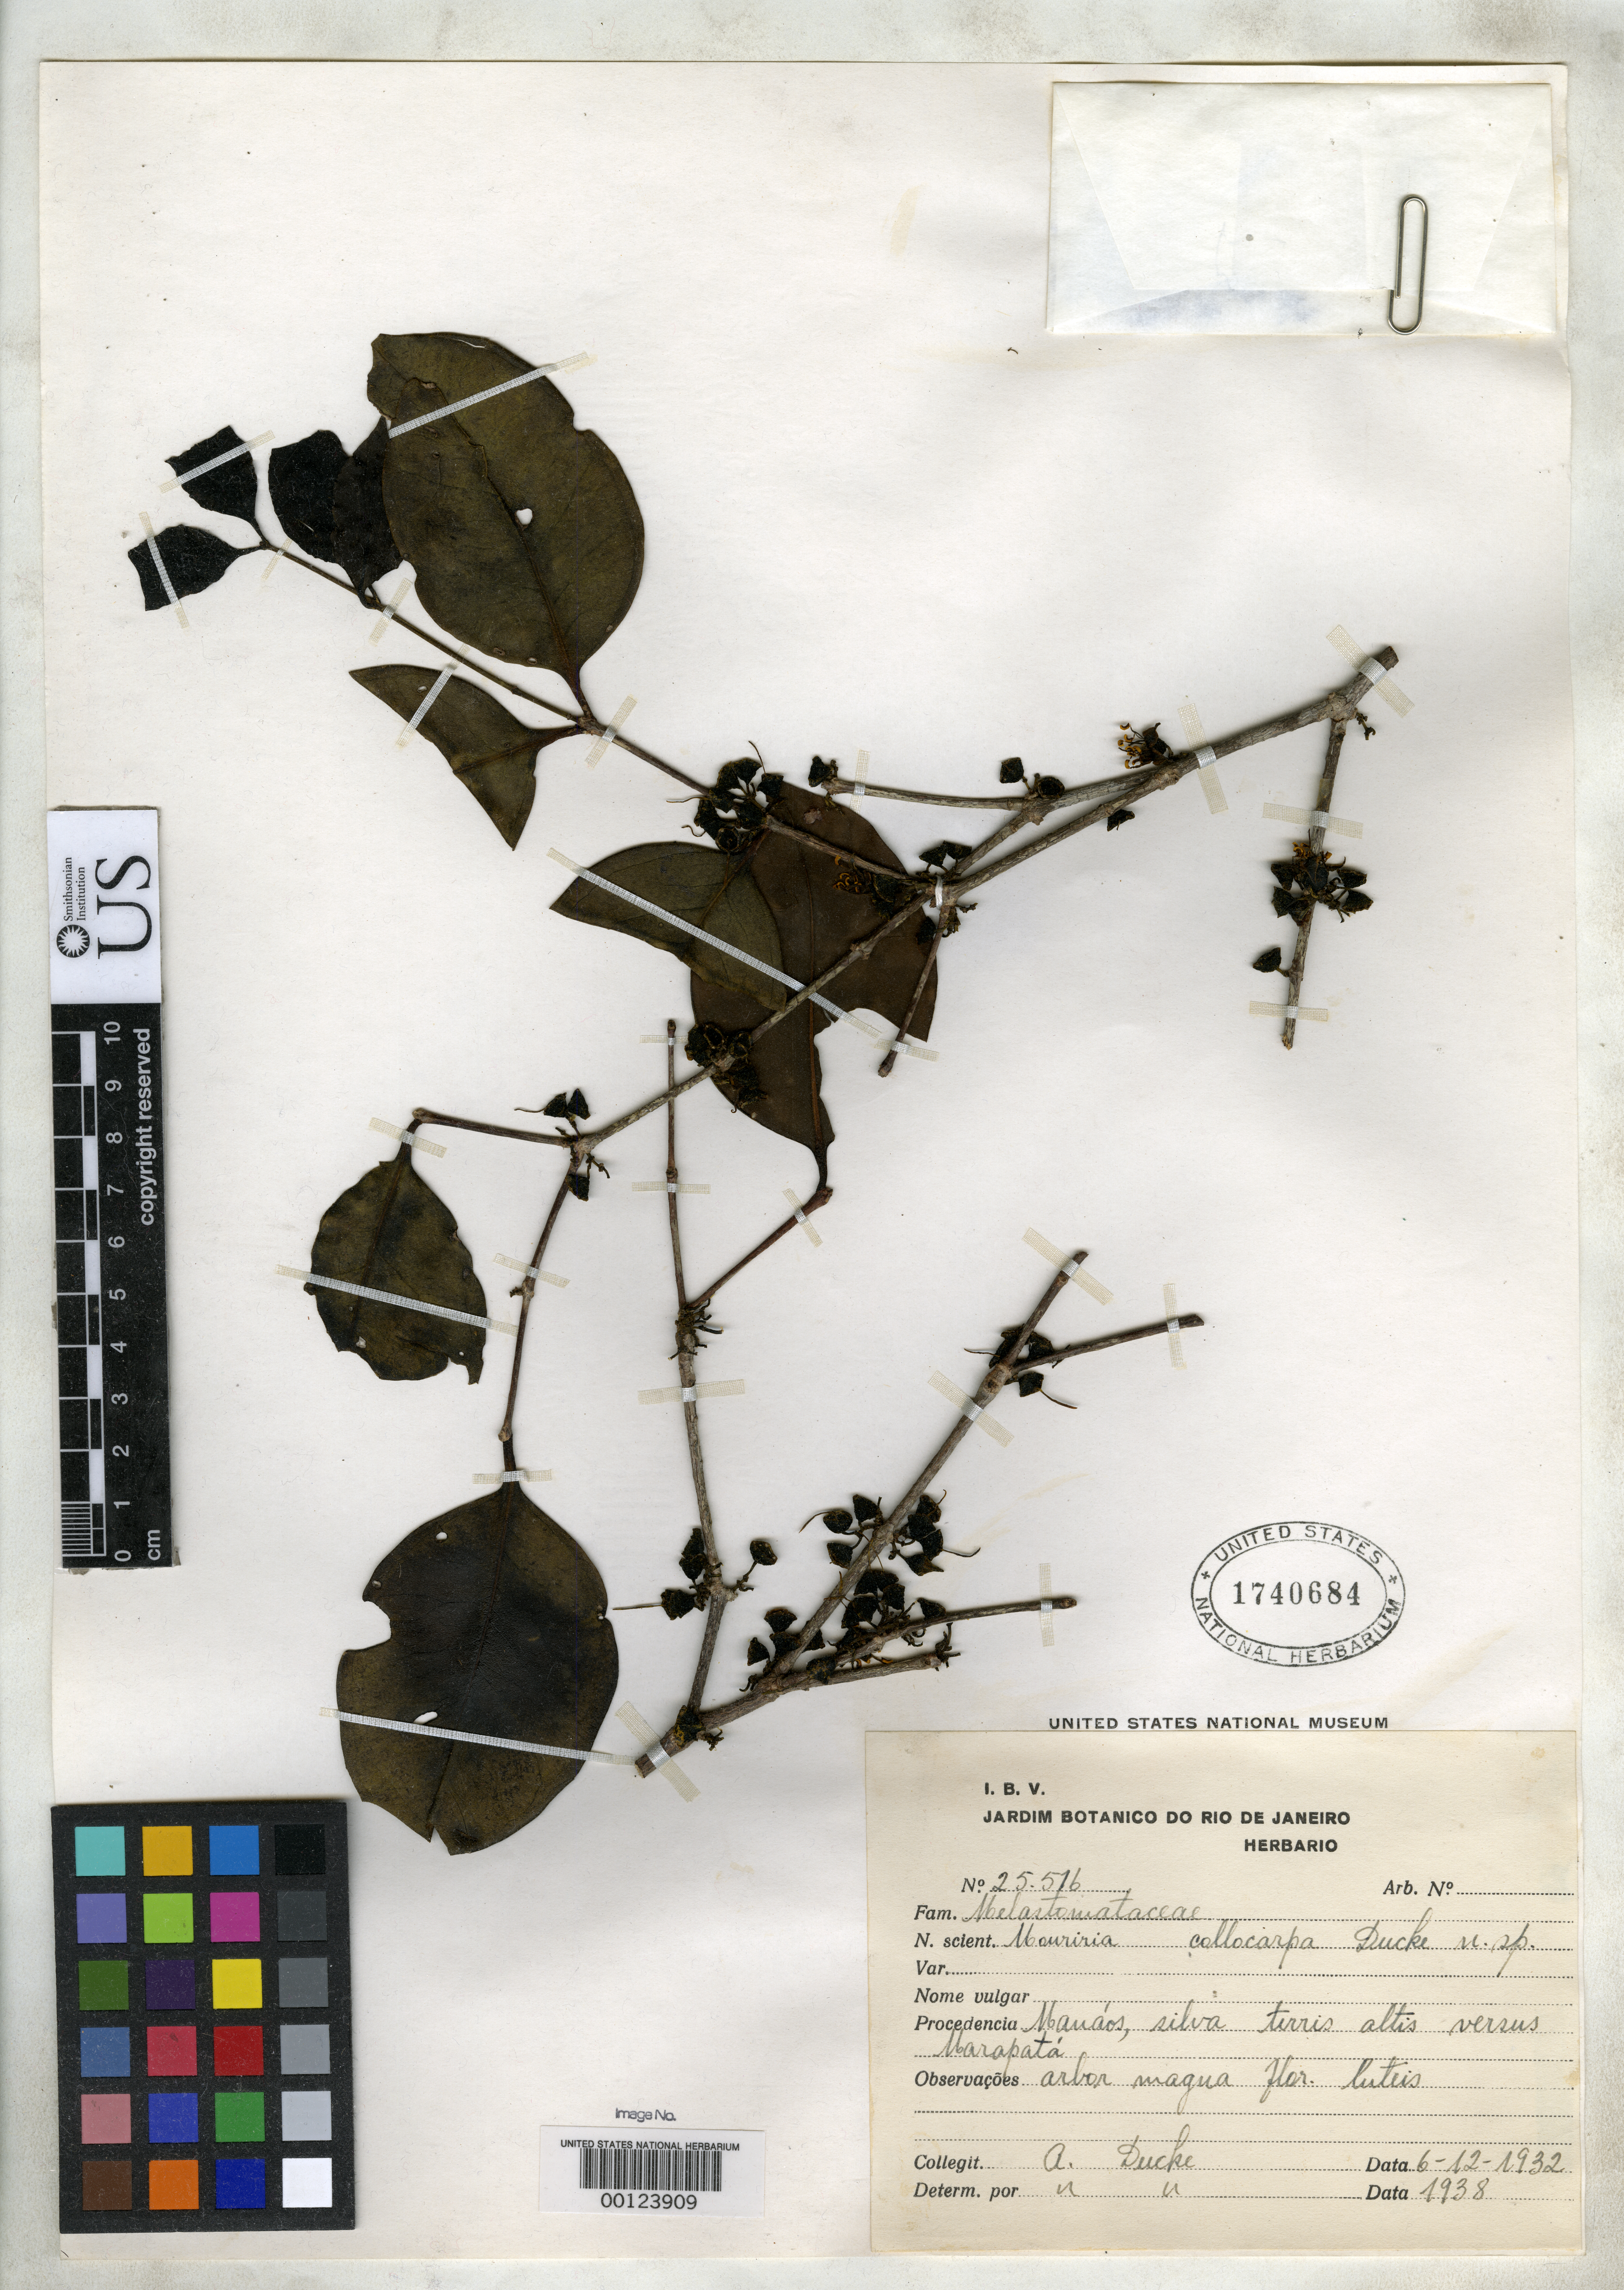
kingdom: Plantae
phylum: Tracheophyta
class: Magnoliopsida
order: Myrtales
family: Melastomataceae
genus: Mouriri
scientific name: Mouriri collocarpa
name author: Ducke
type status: Isolectotype; Isosyntype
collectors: A. Ducke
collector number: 25516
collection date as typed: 06 Dec 1932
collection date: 1932-12-06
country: Brazil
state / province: Amazonas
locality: Manaos, Marapata.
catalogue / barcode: US 1740684